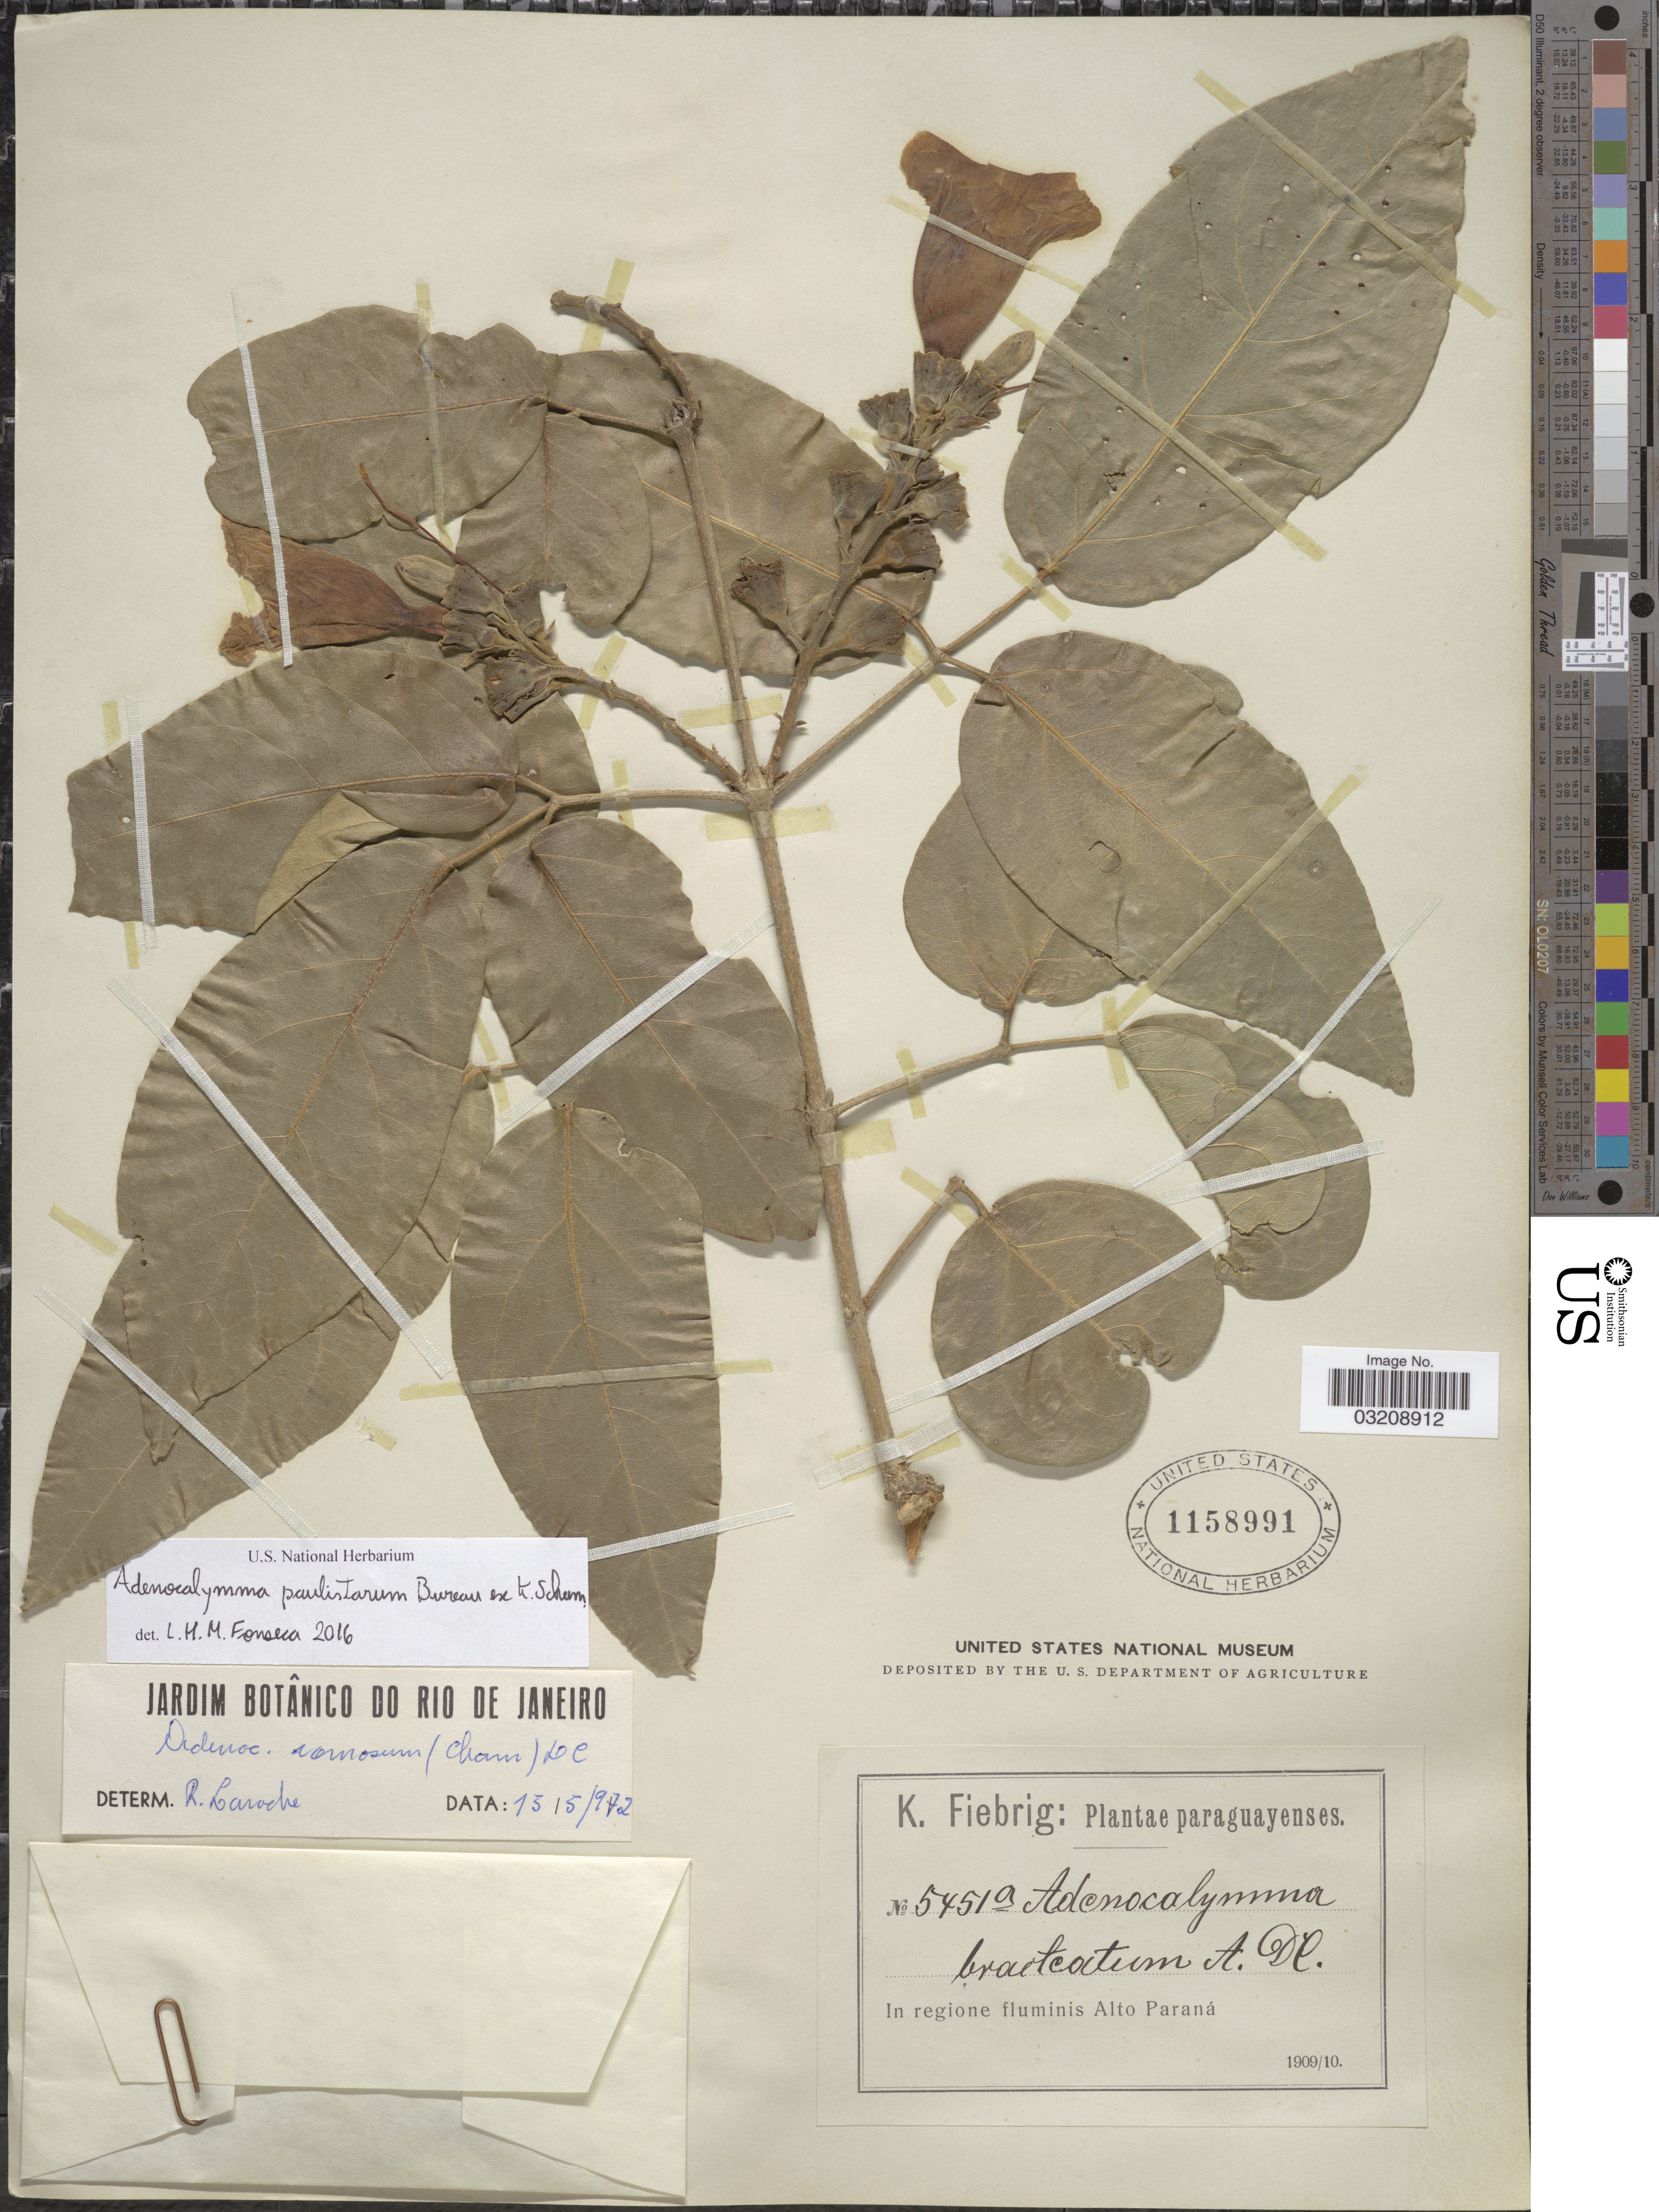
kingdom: Plantae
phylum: Tracheophyta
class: Magnoliopsida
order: Lamiales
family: Bignoniaceae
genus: Adenocalymma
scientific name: Adenocalymma paulistarum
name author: Bureau ex K. Schum. in Engl. & Prantl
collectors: K. Fiebrig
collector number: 5451a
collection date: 1909/1910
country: Paraguay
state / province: Alto Parana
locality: In regione fluminis Alto Paraná.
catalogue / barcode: US 1158991